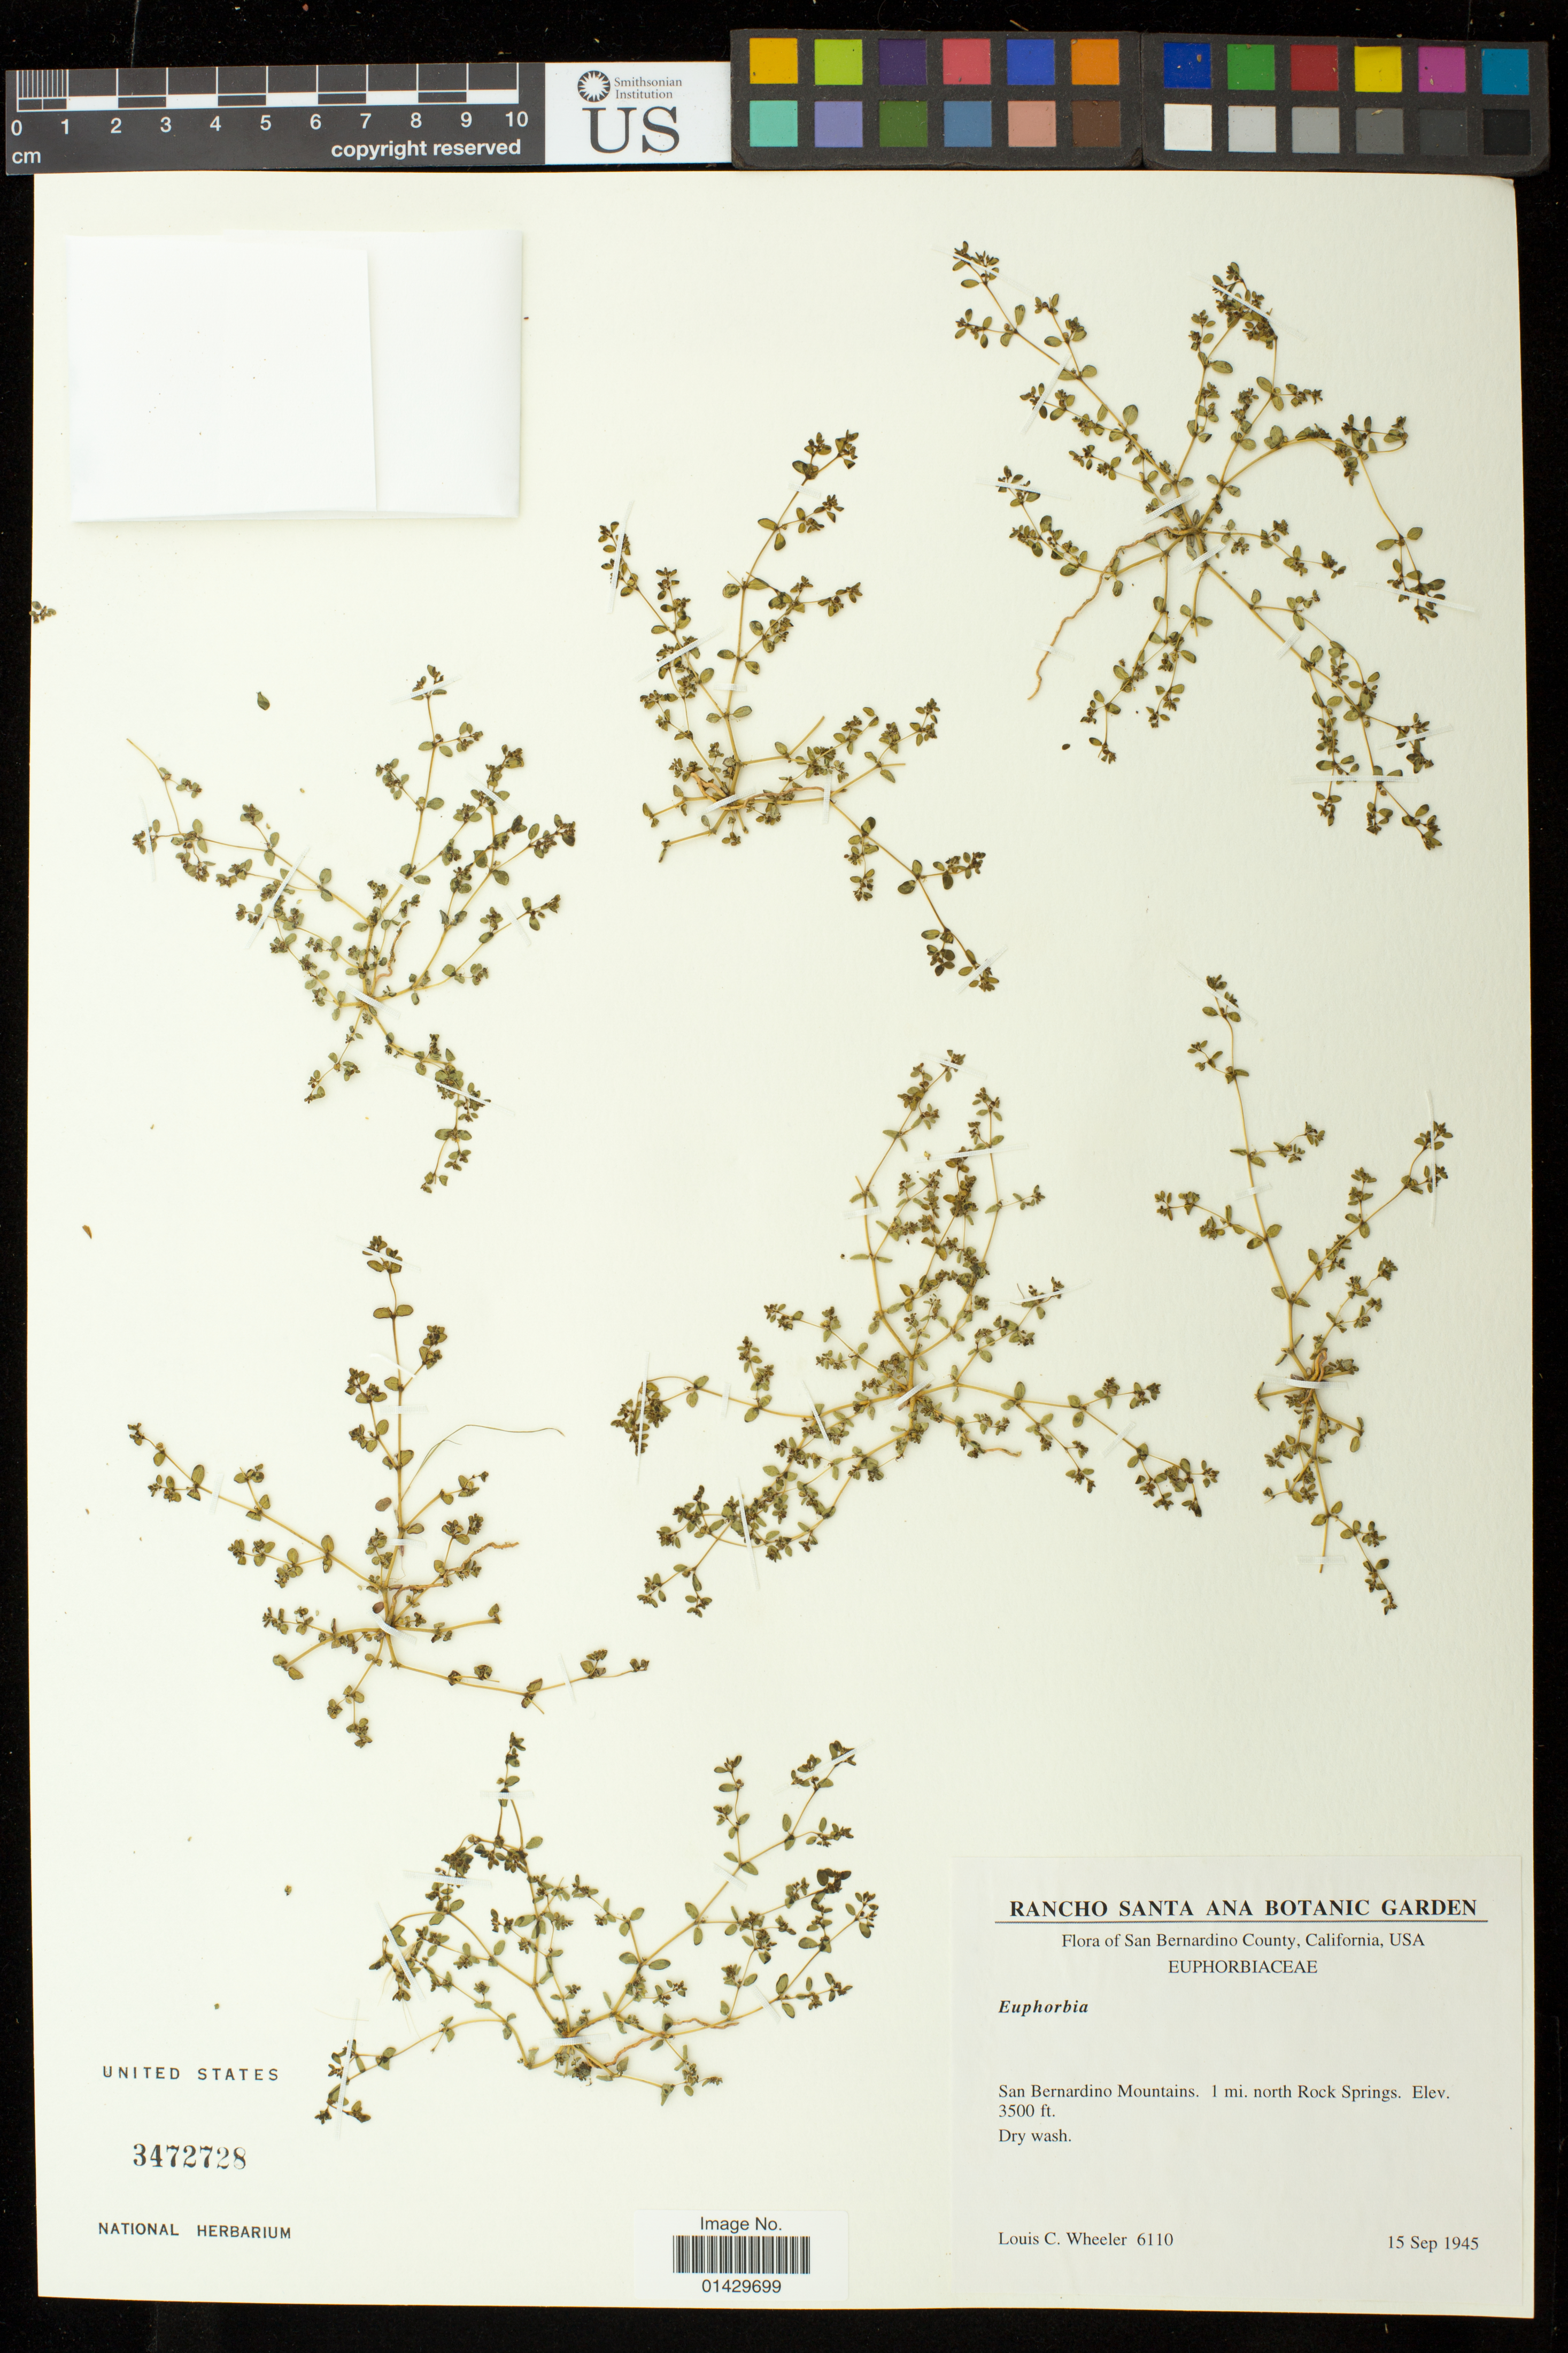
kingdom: Plantae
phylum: Tracheophyta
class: Magnoliopsida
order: Malpighiales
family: Euphorbiaceae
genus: Euphorbia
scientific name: Euphorbia sp.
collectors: L. C. Wheeler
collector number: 6110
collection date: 1945-09-15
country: United States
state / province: California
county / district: San Bernardino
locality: San Bernardino Mountains. 1 mi. north Rock Springs.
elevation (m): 1067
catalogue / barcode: US 3472728